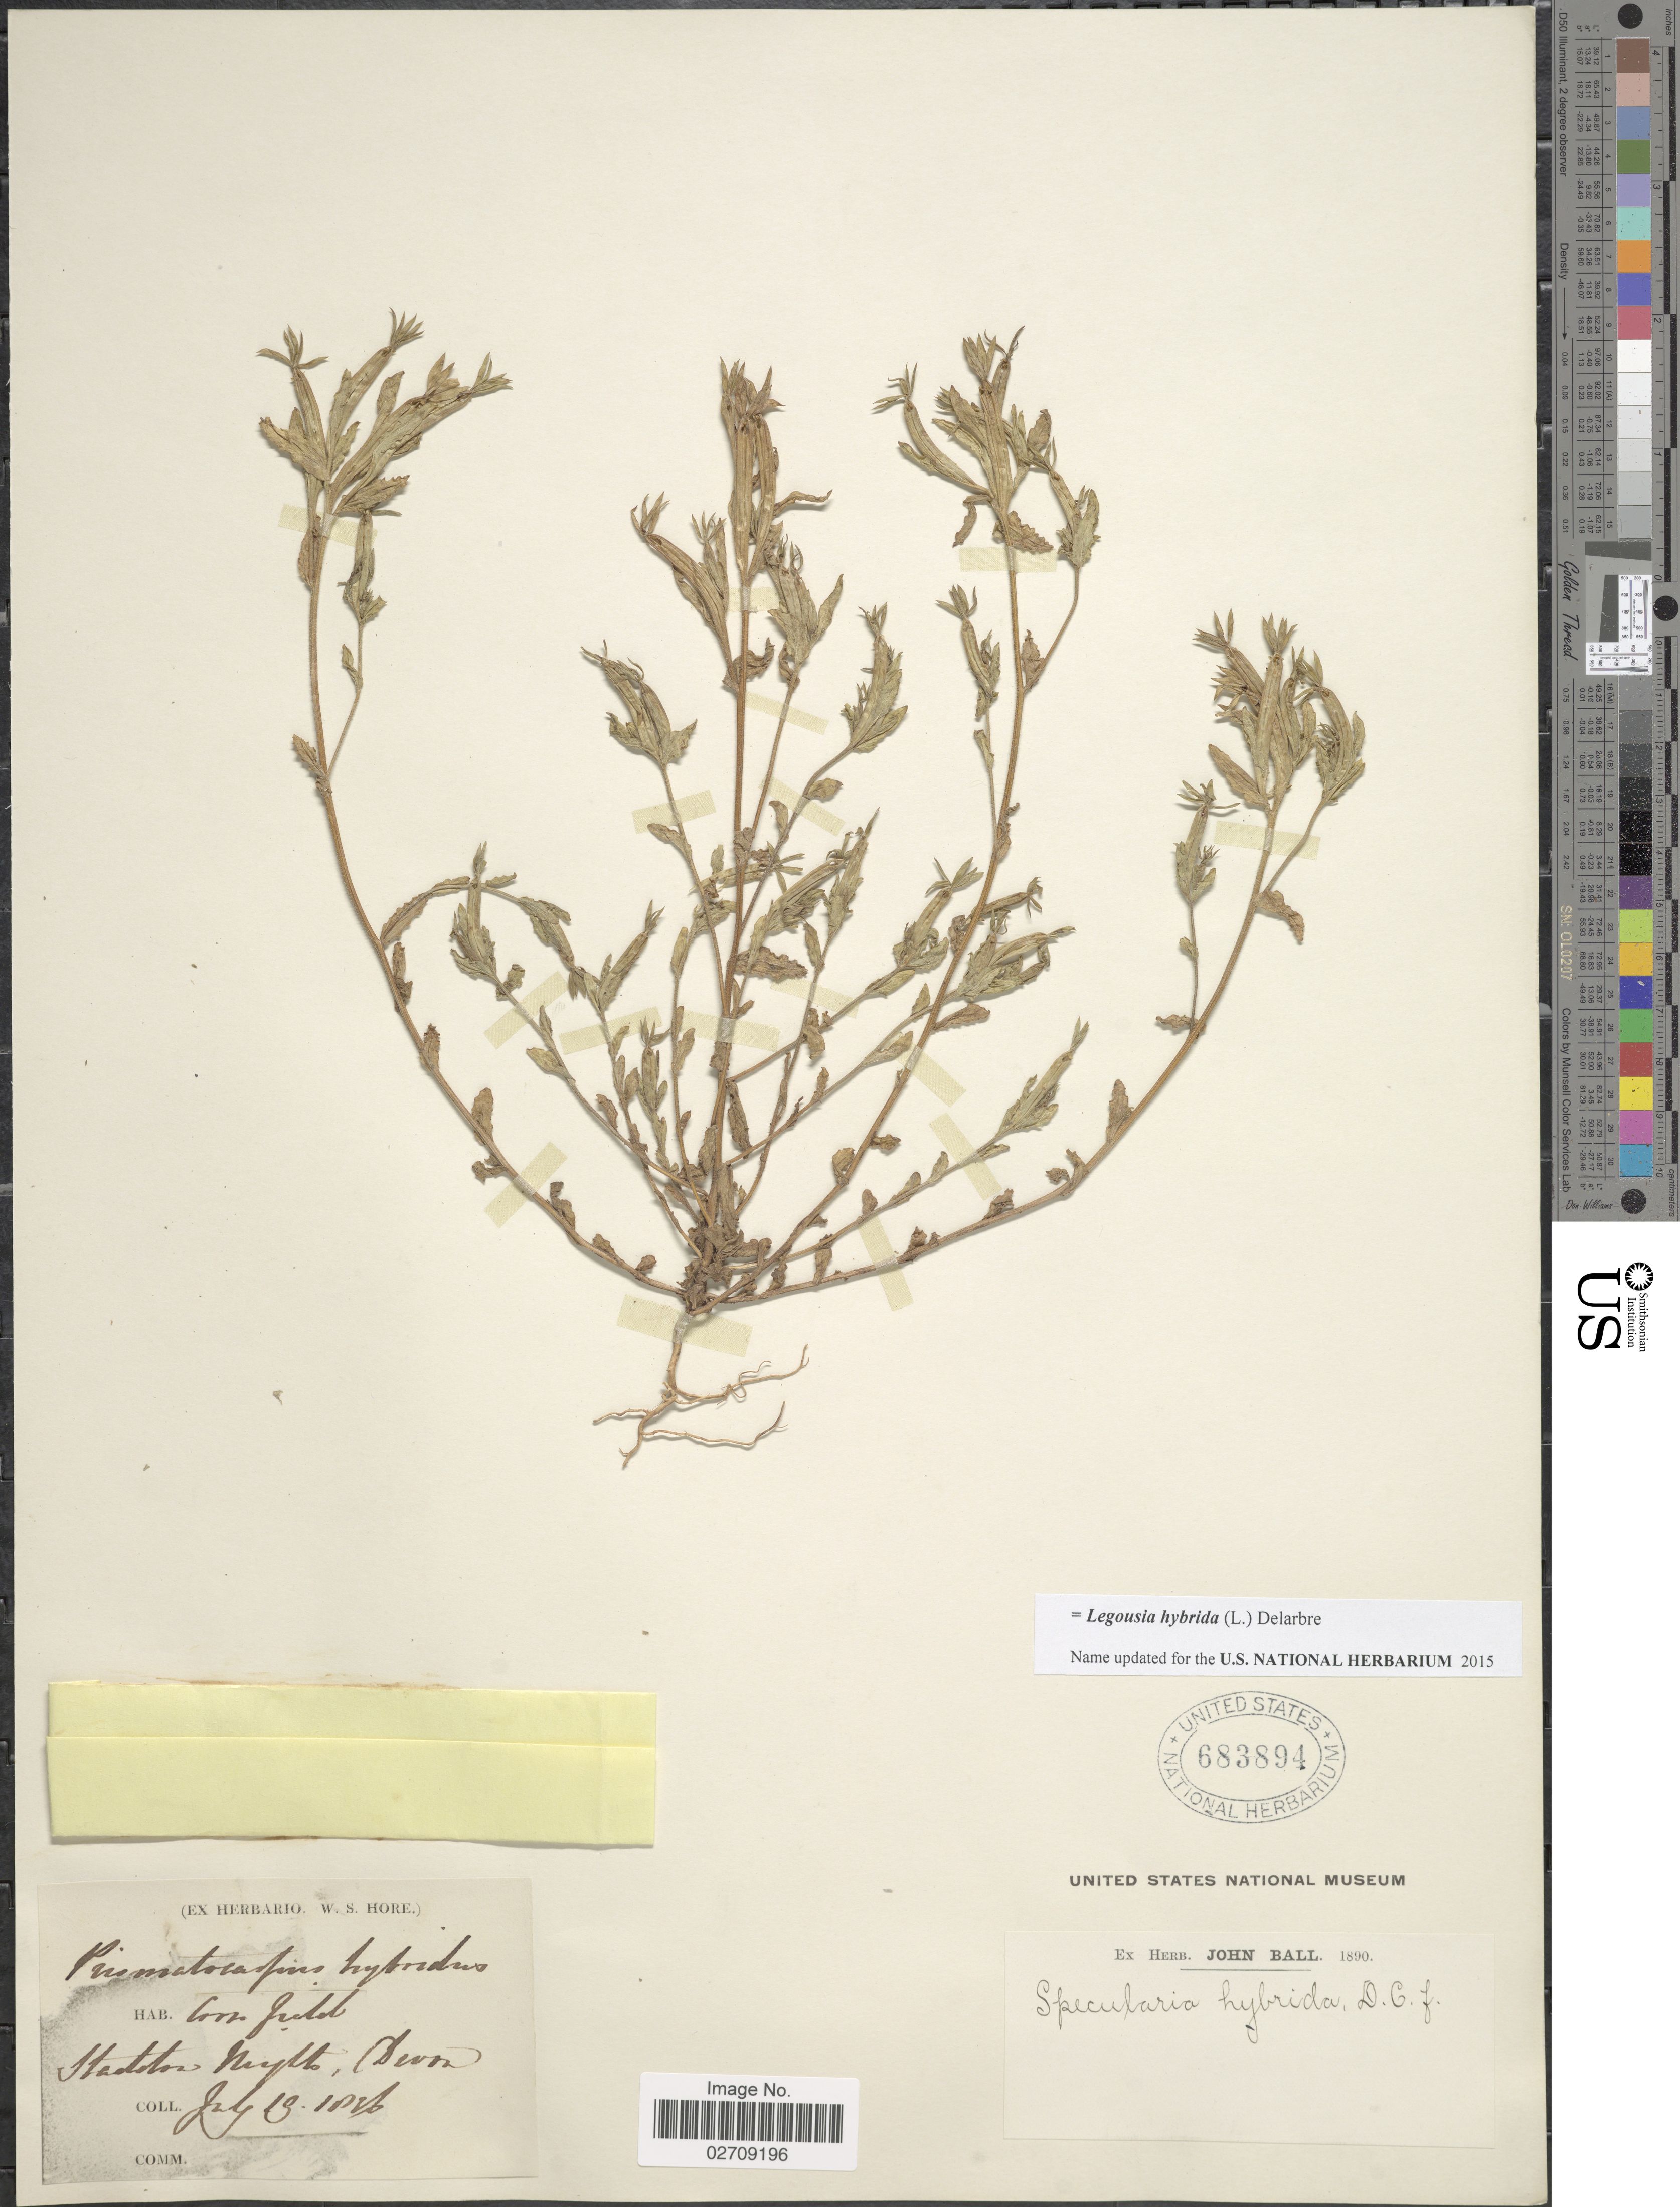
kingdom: Plantae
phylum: Tracheophyta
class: Magnoliopsida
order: Asterales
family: Campanulaceae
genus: Legousia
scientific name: Legousia hybrida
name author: (L.) Delarbre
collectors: ex herb. W. S. Hore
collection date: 1826-07-19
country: United Kingdom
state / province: England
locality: Corn Field. Staddon Heights. Devon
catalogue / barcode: US 683894